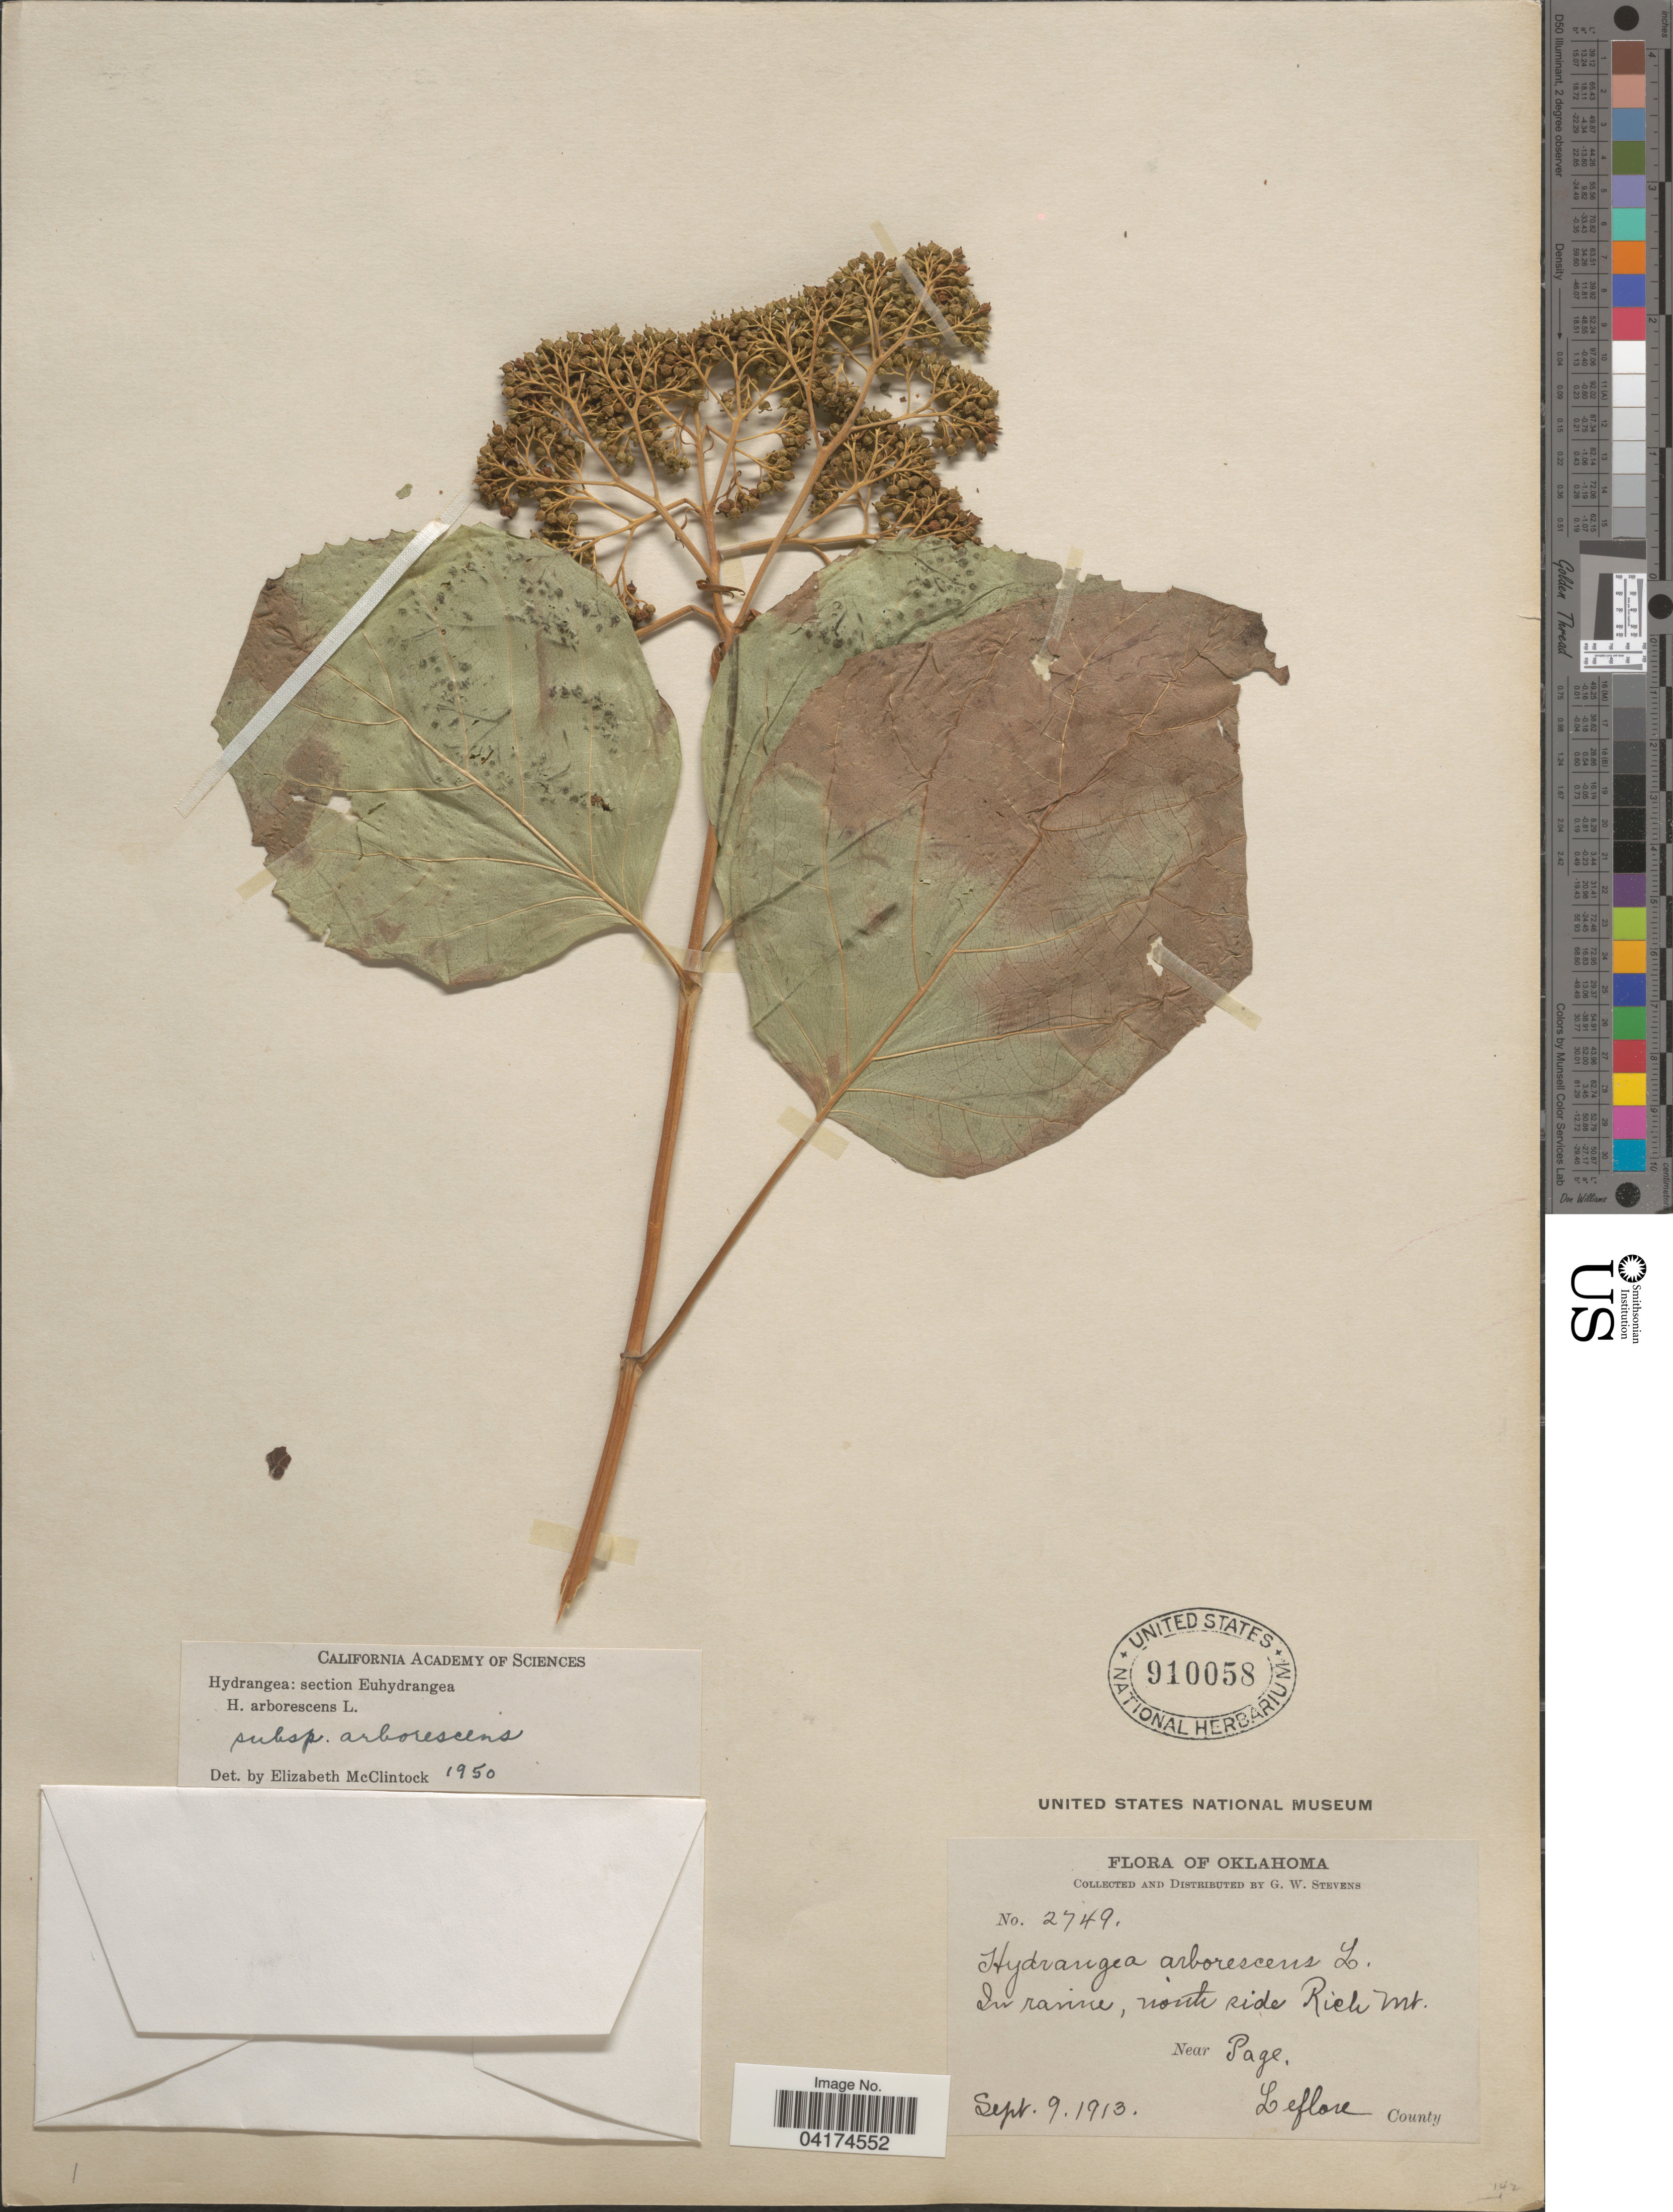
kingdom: Plantae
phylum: Tracheophyta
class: Magnoliopsida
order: Cornales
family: Hydrangeaceae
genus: Hydrangea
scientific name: Hydrangea arborescens subsp. arborescens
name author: L.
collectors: G. W. Stevens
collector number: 2749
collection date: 1913-09-09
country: United States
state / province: Oklahoma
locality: North side Rich Mt. Near Page, Leflore County.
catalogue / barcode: US 910058